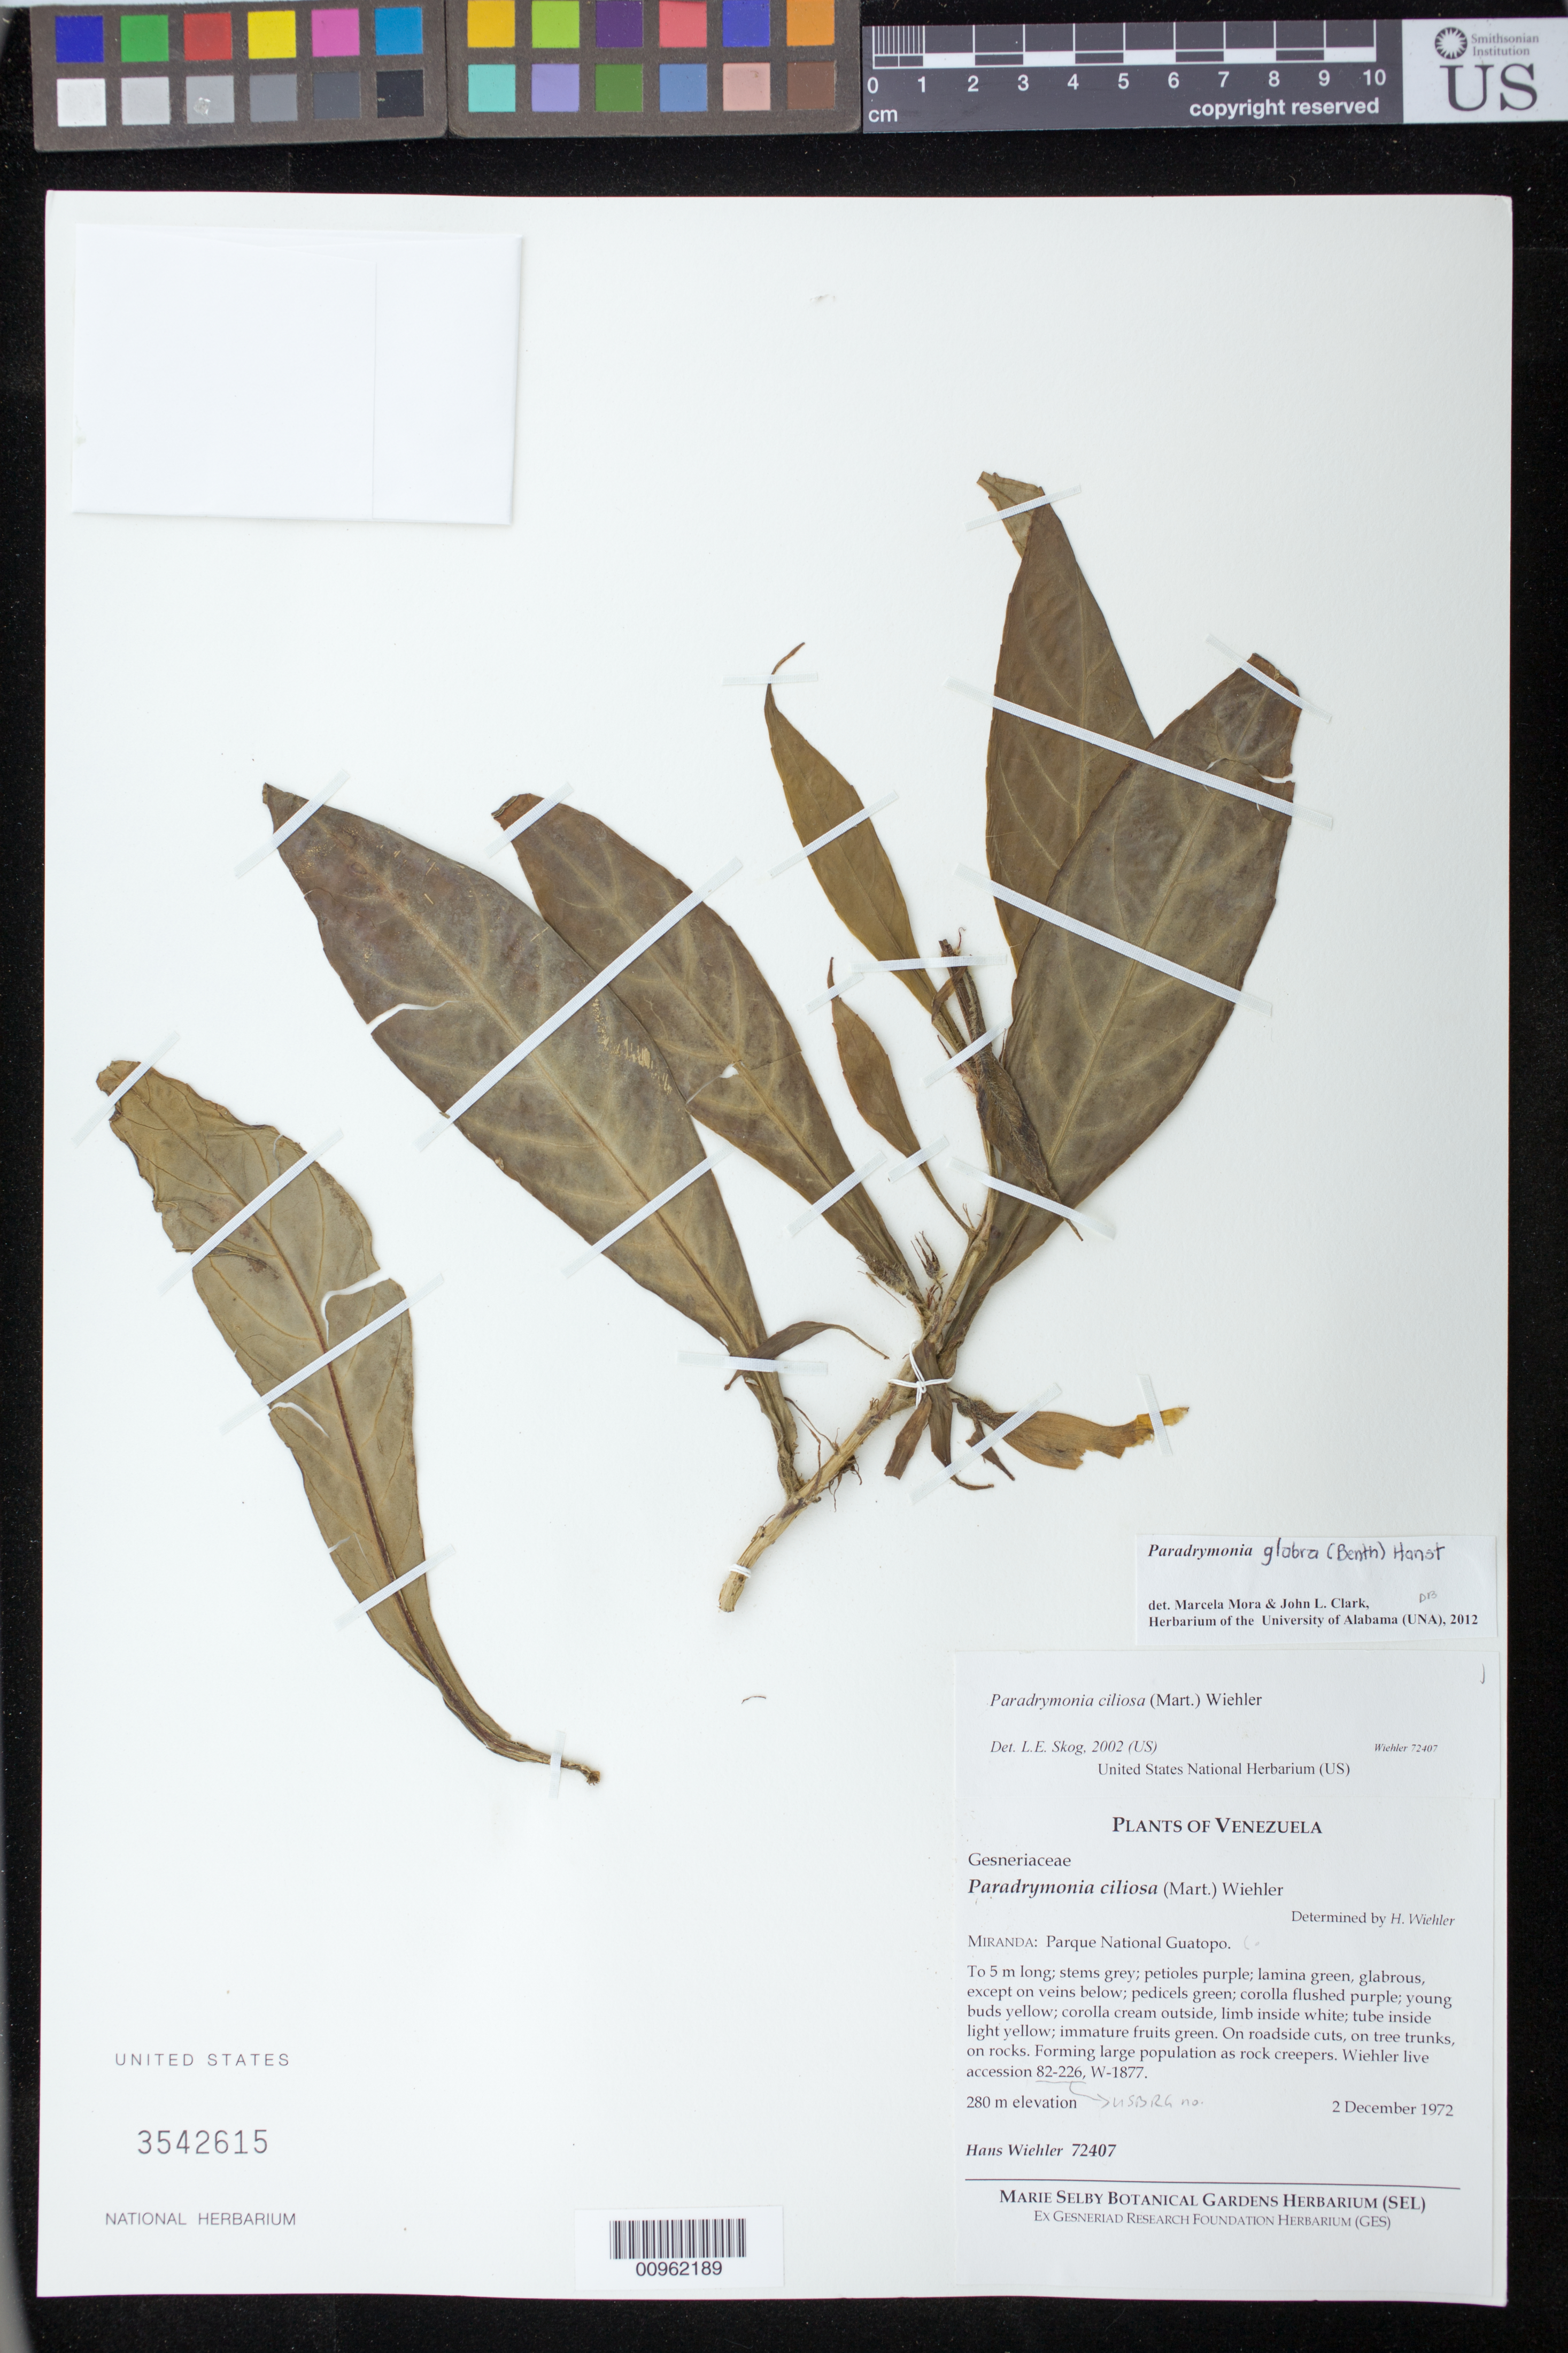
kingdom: Plantae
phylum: Tracheophyta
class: Magnoliopsida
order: Lamiales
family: Gesneriaceae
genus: Paradrymonia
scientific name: Paradrymonia glabra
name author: (Benth.) Hanst.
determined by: Mora, M. M.; Clark, J. L.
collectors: H. J. Wiehler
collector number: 72407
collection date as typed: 02 Dec 1972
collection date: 1972-12-02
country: Venezuela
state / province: Miranda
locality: Miranda: Parque National Guatopo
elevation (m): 280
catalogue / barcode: US 3542615